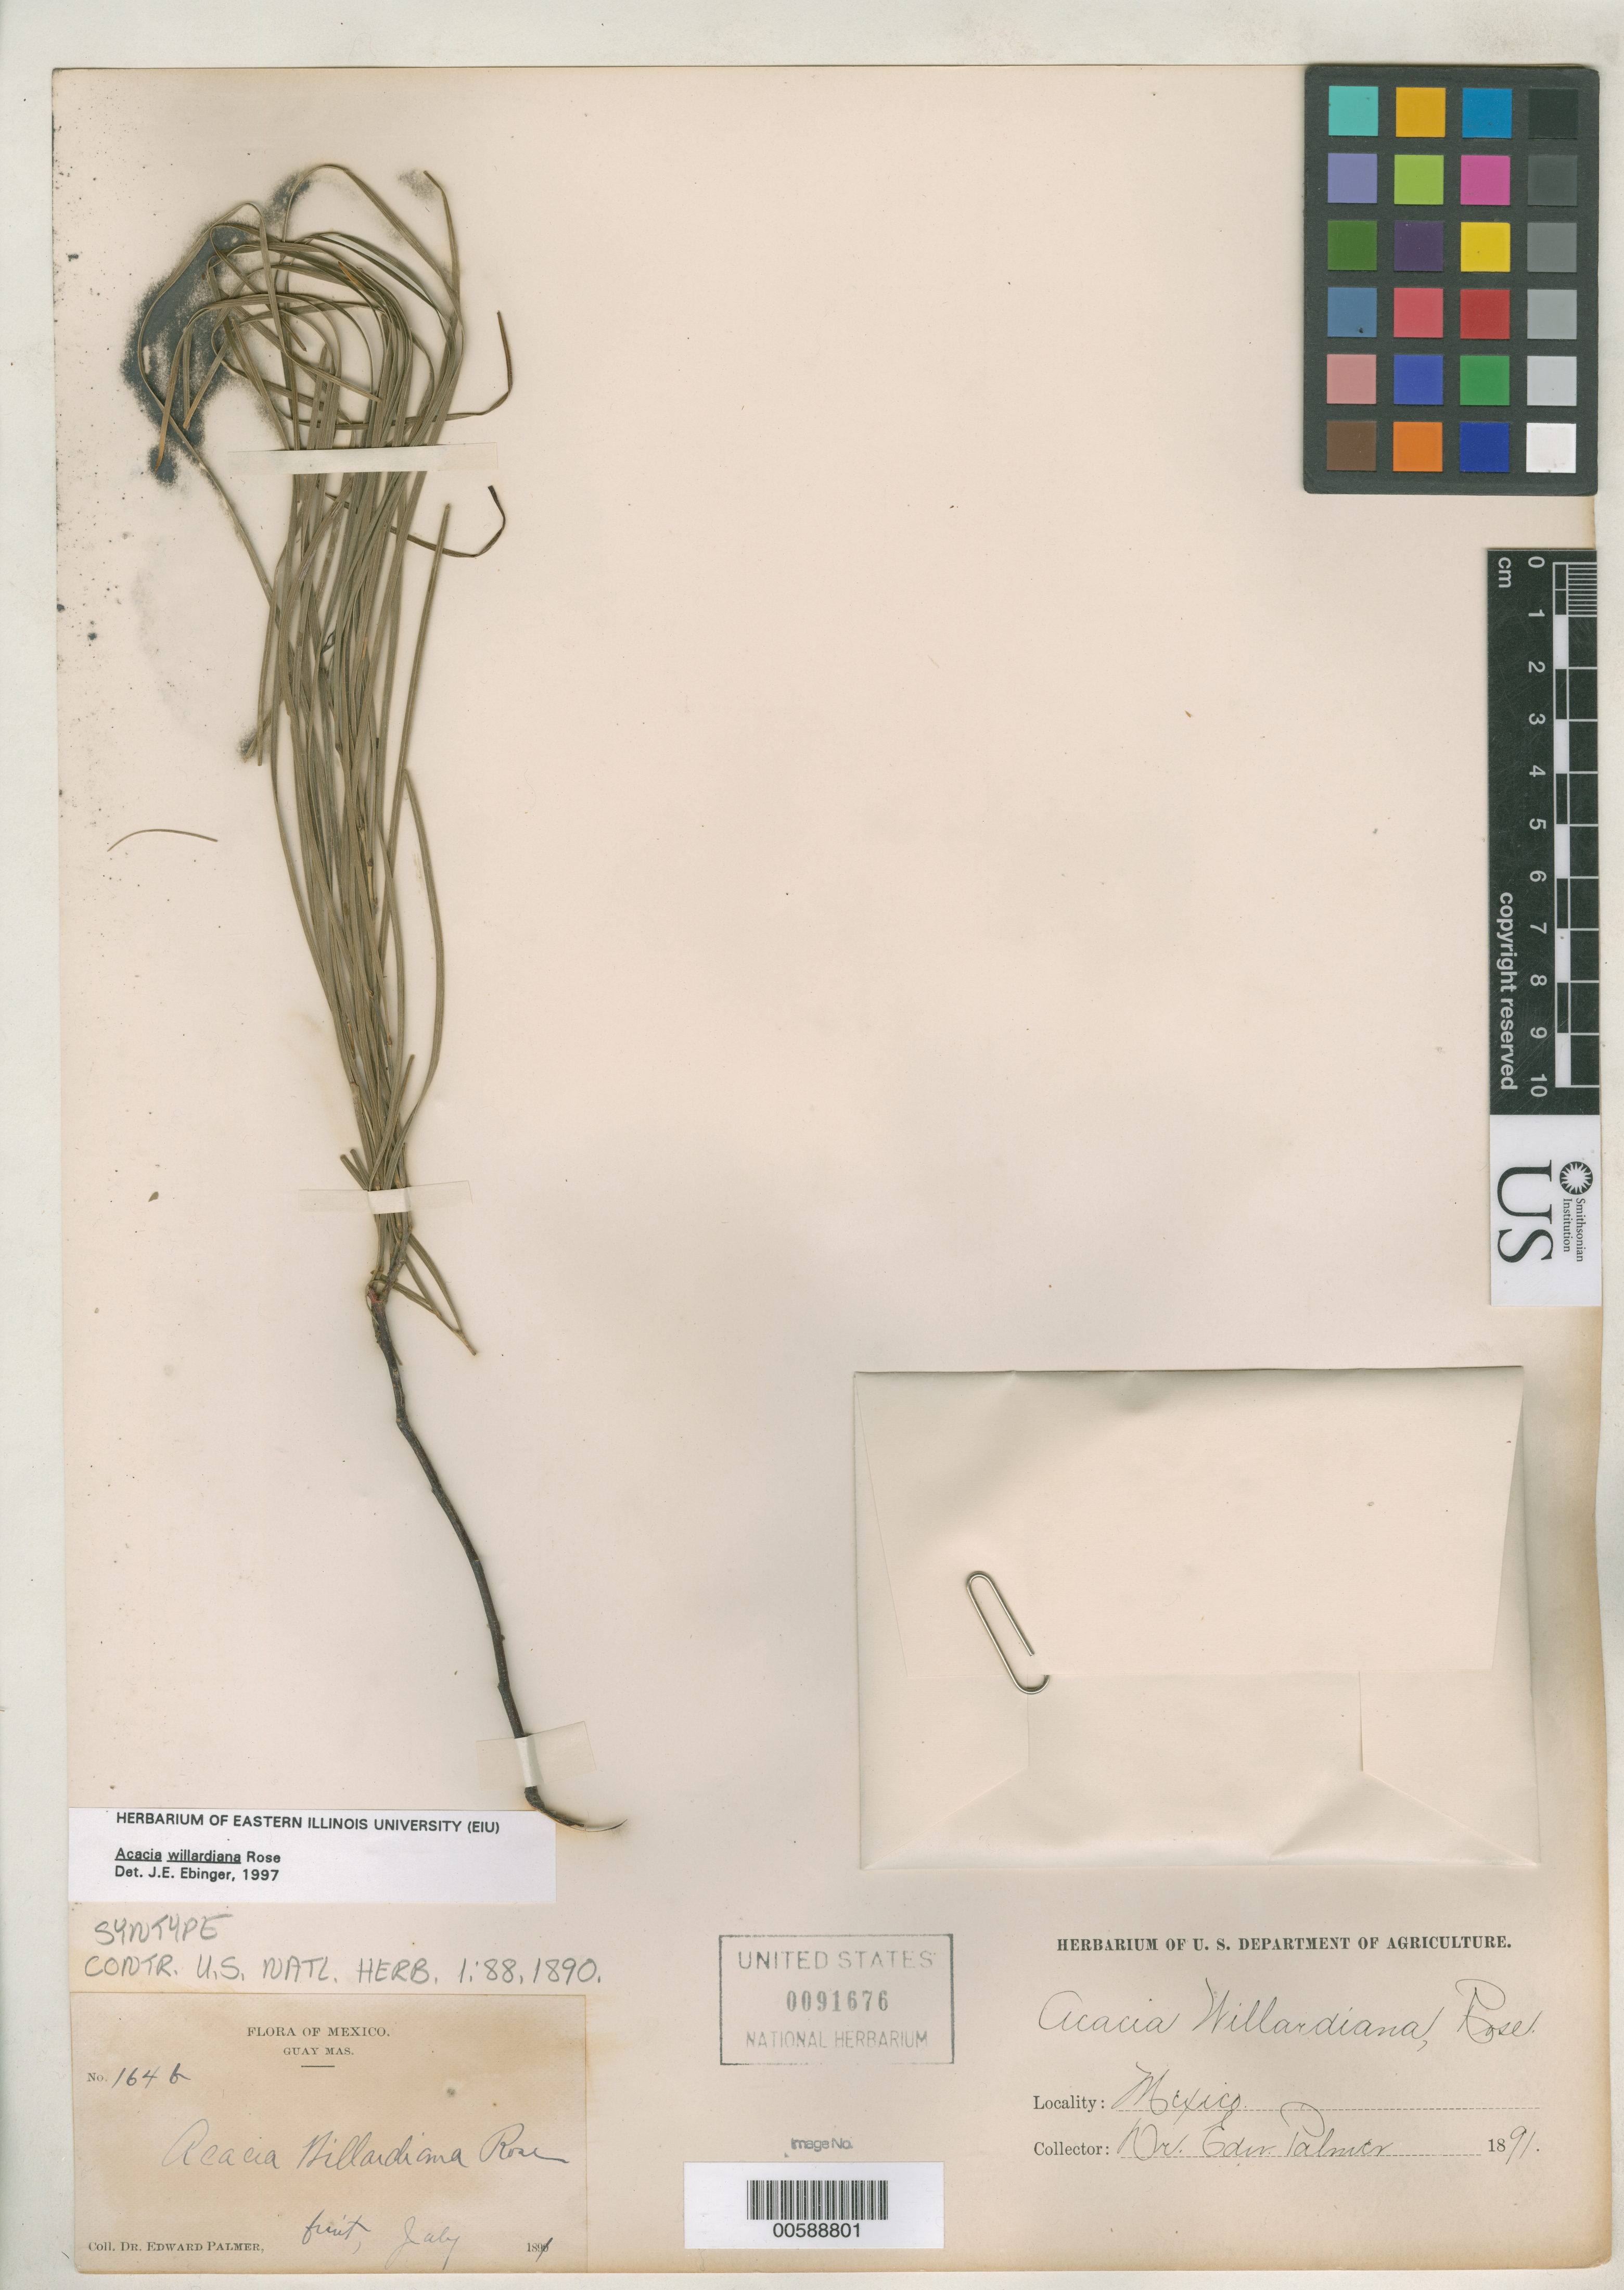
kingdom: Plantae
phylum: Tracheophyta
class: Magnoliopsida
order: Fabales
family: Fabaceae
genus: Acacia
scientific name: Acacia willardiana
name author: Rose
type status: Syntype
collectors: E. Palmer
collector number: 164 b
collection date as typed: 1890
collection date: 1890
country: Mexico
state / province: Sonora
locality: Guaymas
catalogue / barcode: US 91676